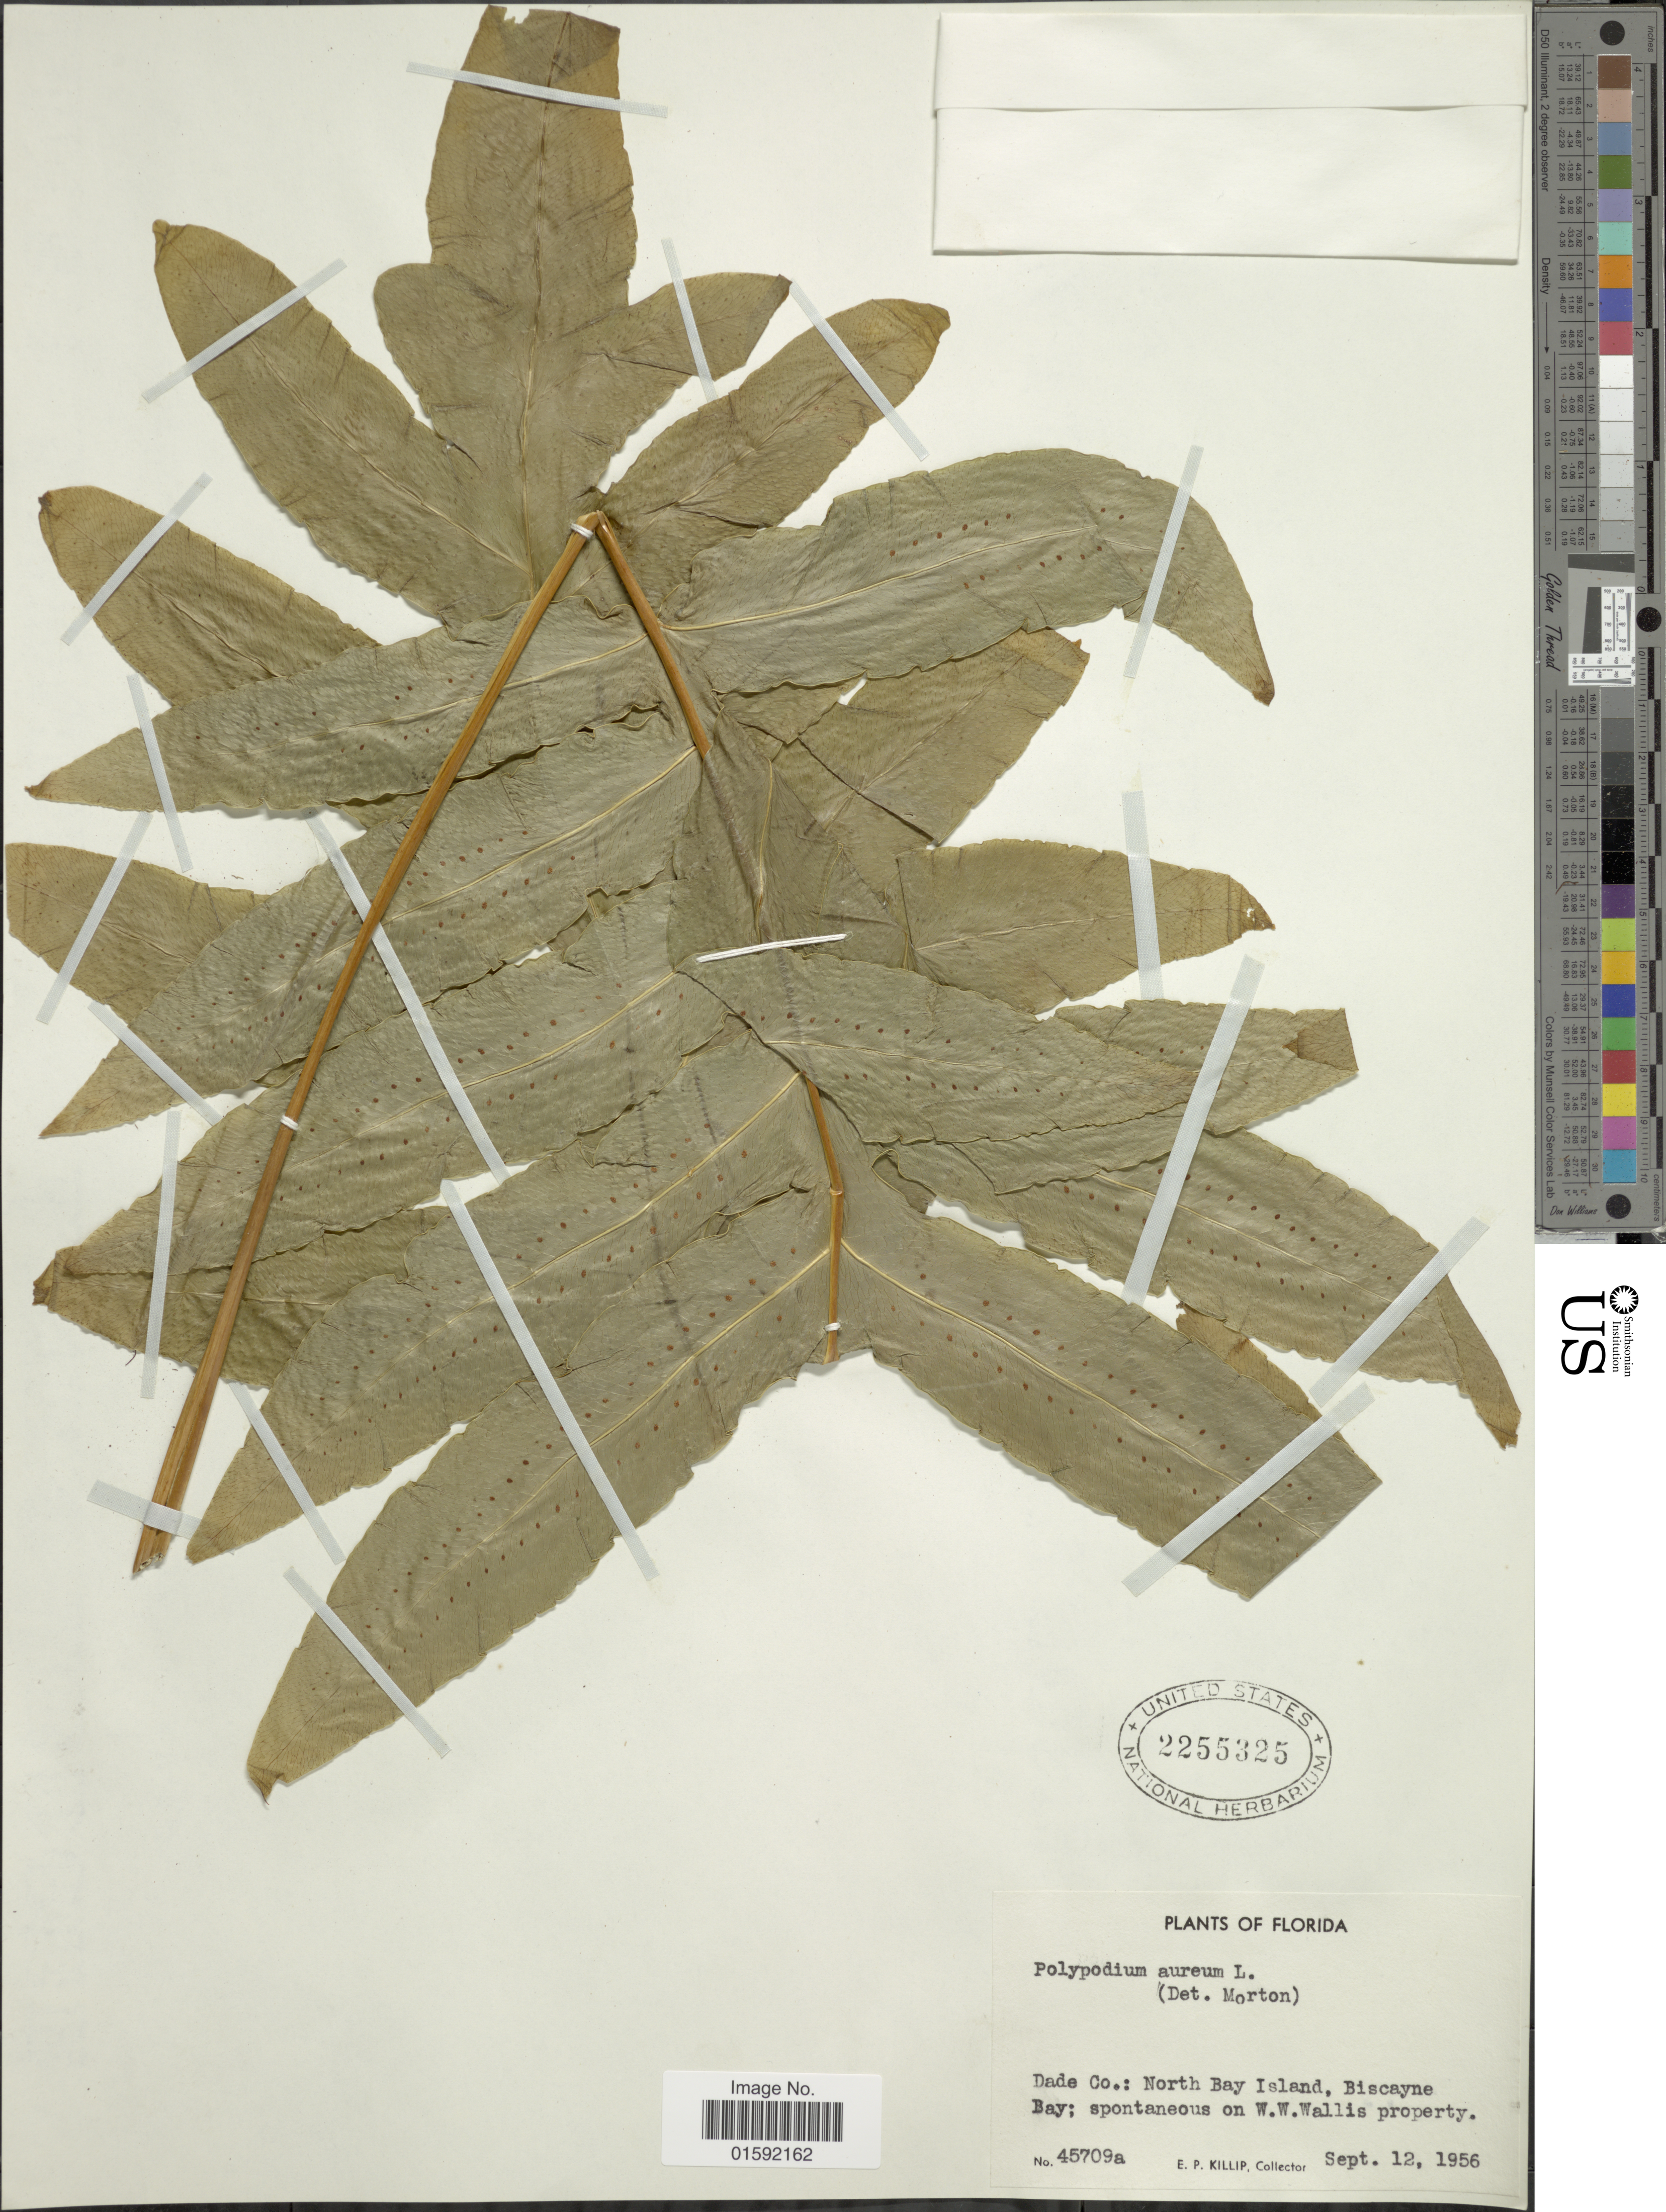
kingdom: Plantae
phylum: Tracheophyta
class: Polypodiopsida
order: Polypodiales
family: Polypodiaceae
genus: Phlebodium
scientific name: Phlebodium areolatum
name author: (Humb. & Bonap. ex Willd.) J. Sm.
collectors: E. P. Killip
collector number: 45709a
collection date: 1956-09-12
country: United States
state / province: Florida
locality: Dade Co.: North Bay Island Biscayne Bay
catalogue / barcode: US 2255325